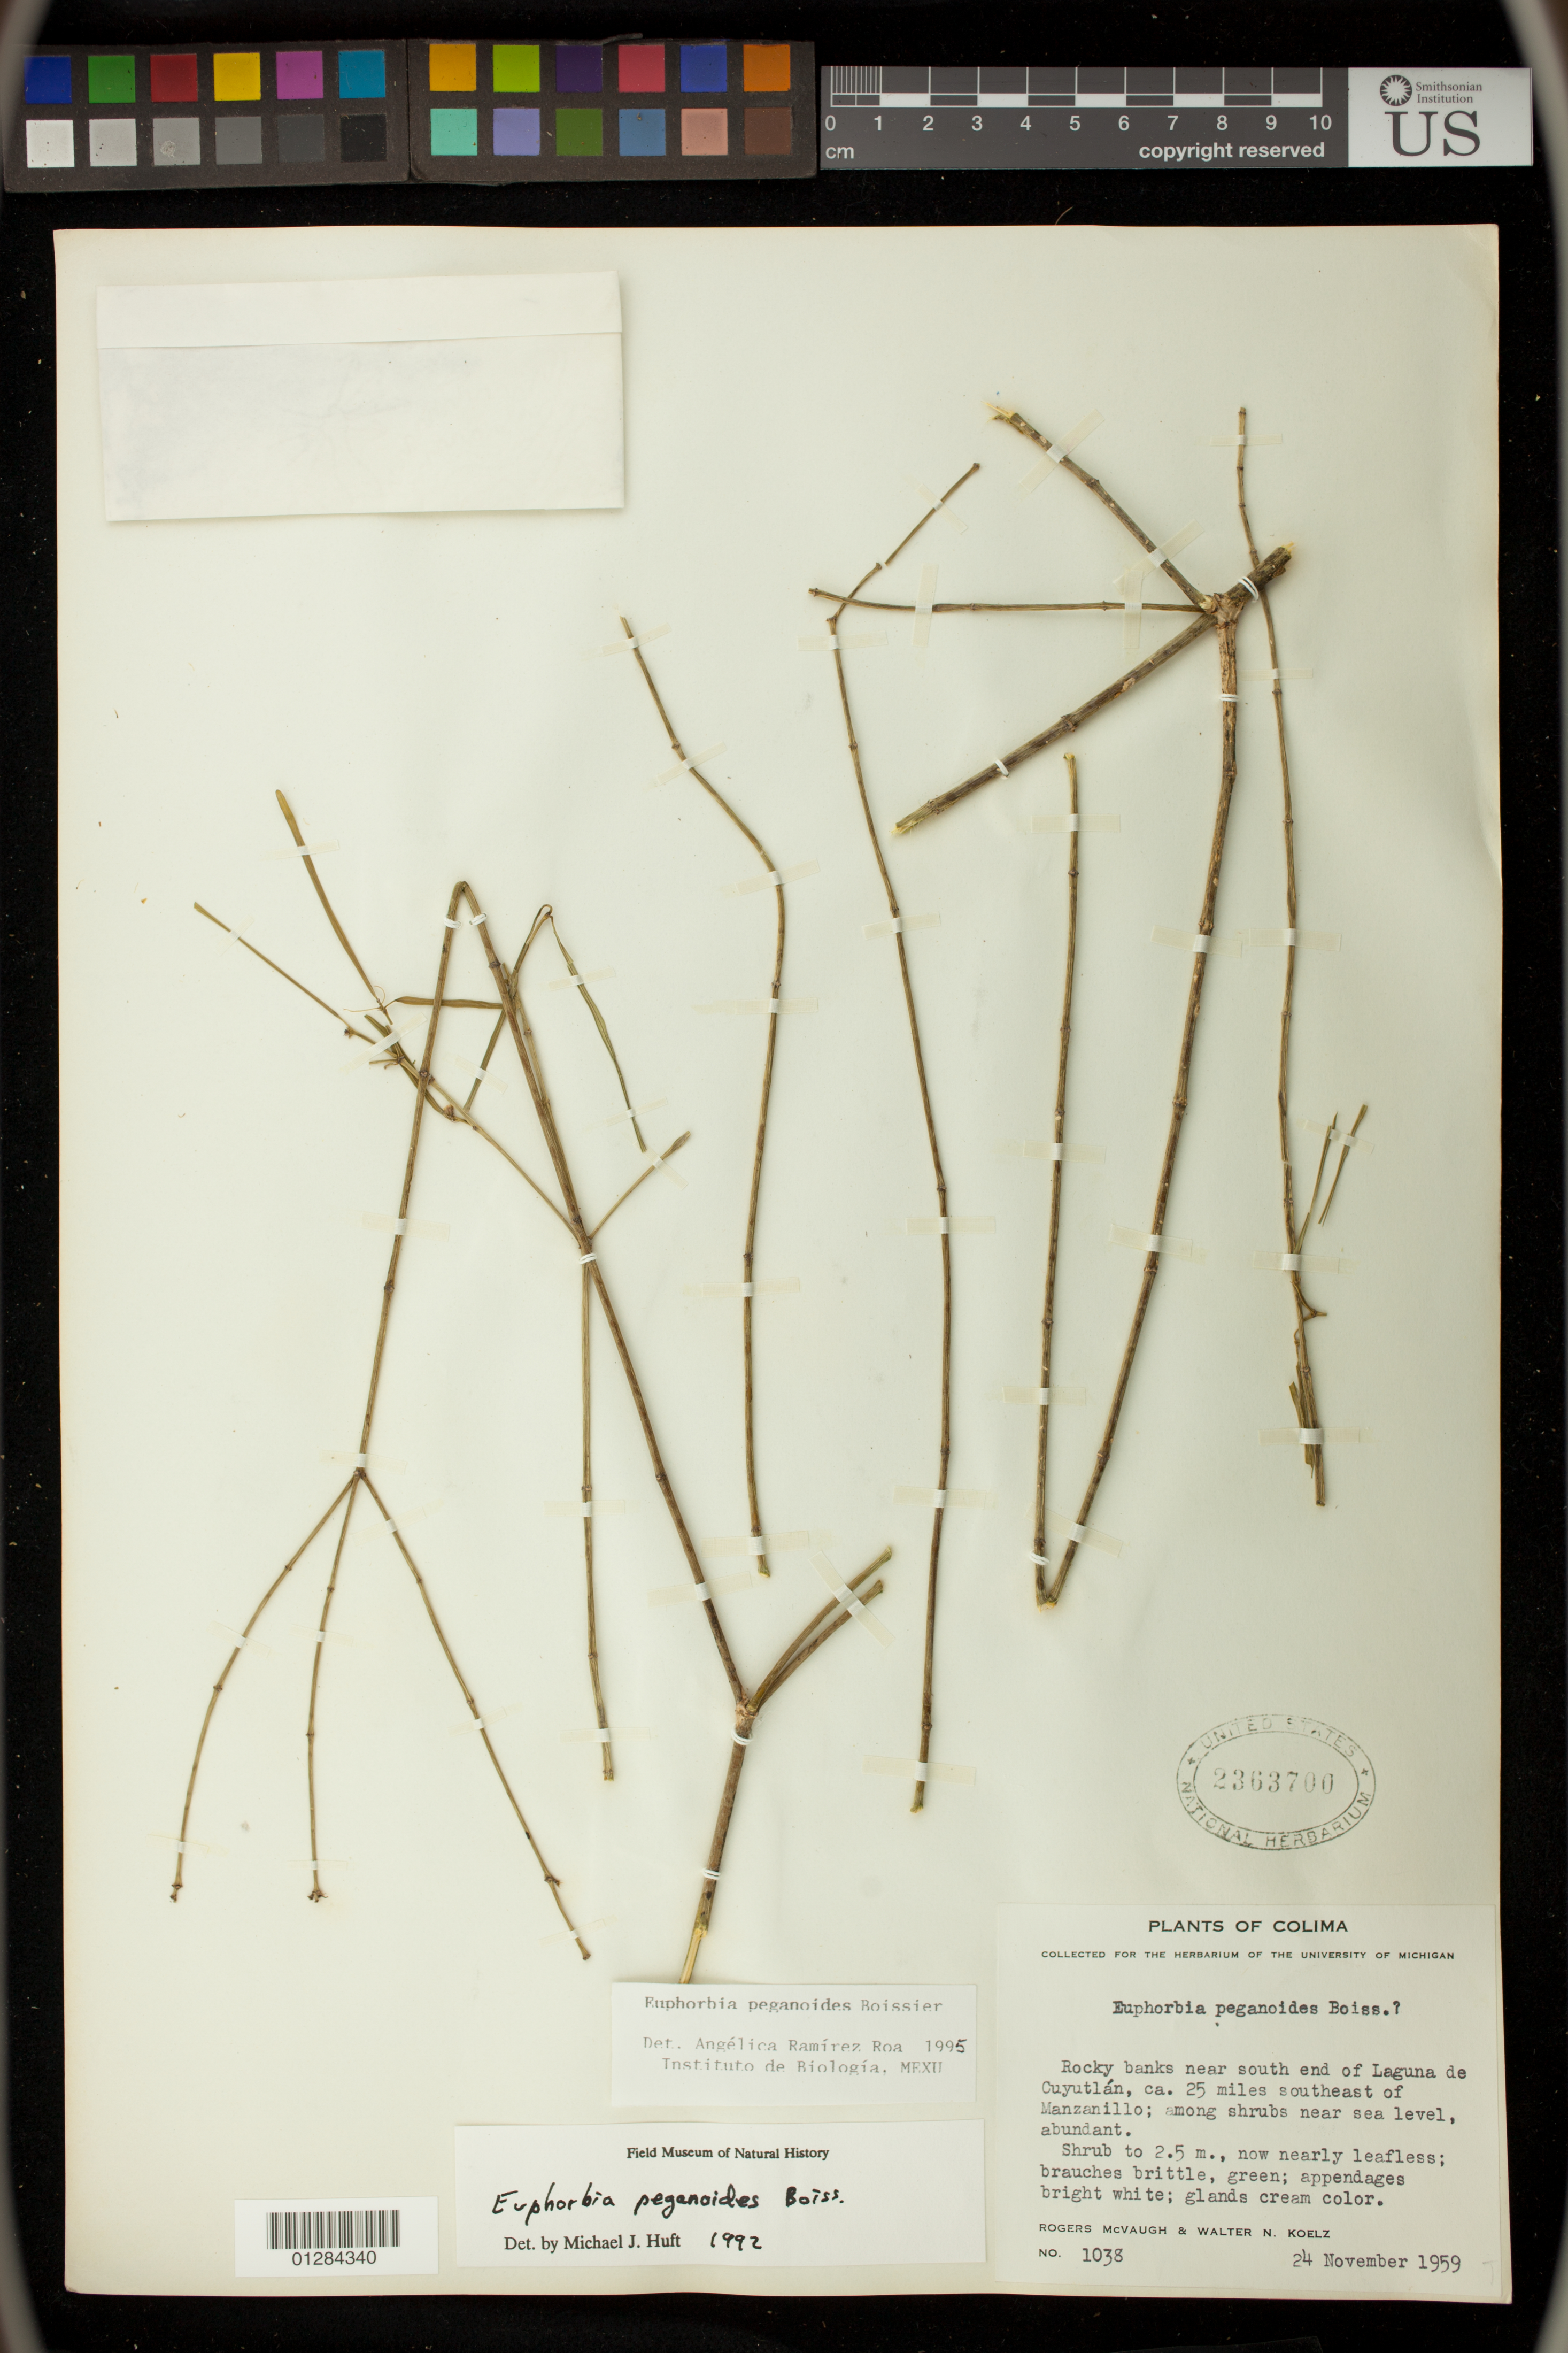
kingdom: Plantae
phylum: Tracheophyta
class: Magnoliopsida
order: Malpighiales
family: Euphorbiaceae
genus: Euphorbia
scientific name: Euphorbia peganoides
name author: Boiss.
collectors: R. McVaugh & W. N. Koelz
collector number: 1038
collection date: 1959-11-24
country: Mexico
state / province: Colima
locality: Banks near south end of Laguna de Cuyutlan, ca. 25 miles southeast of Manzanillo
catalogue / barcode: US 2363700